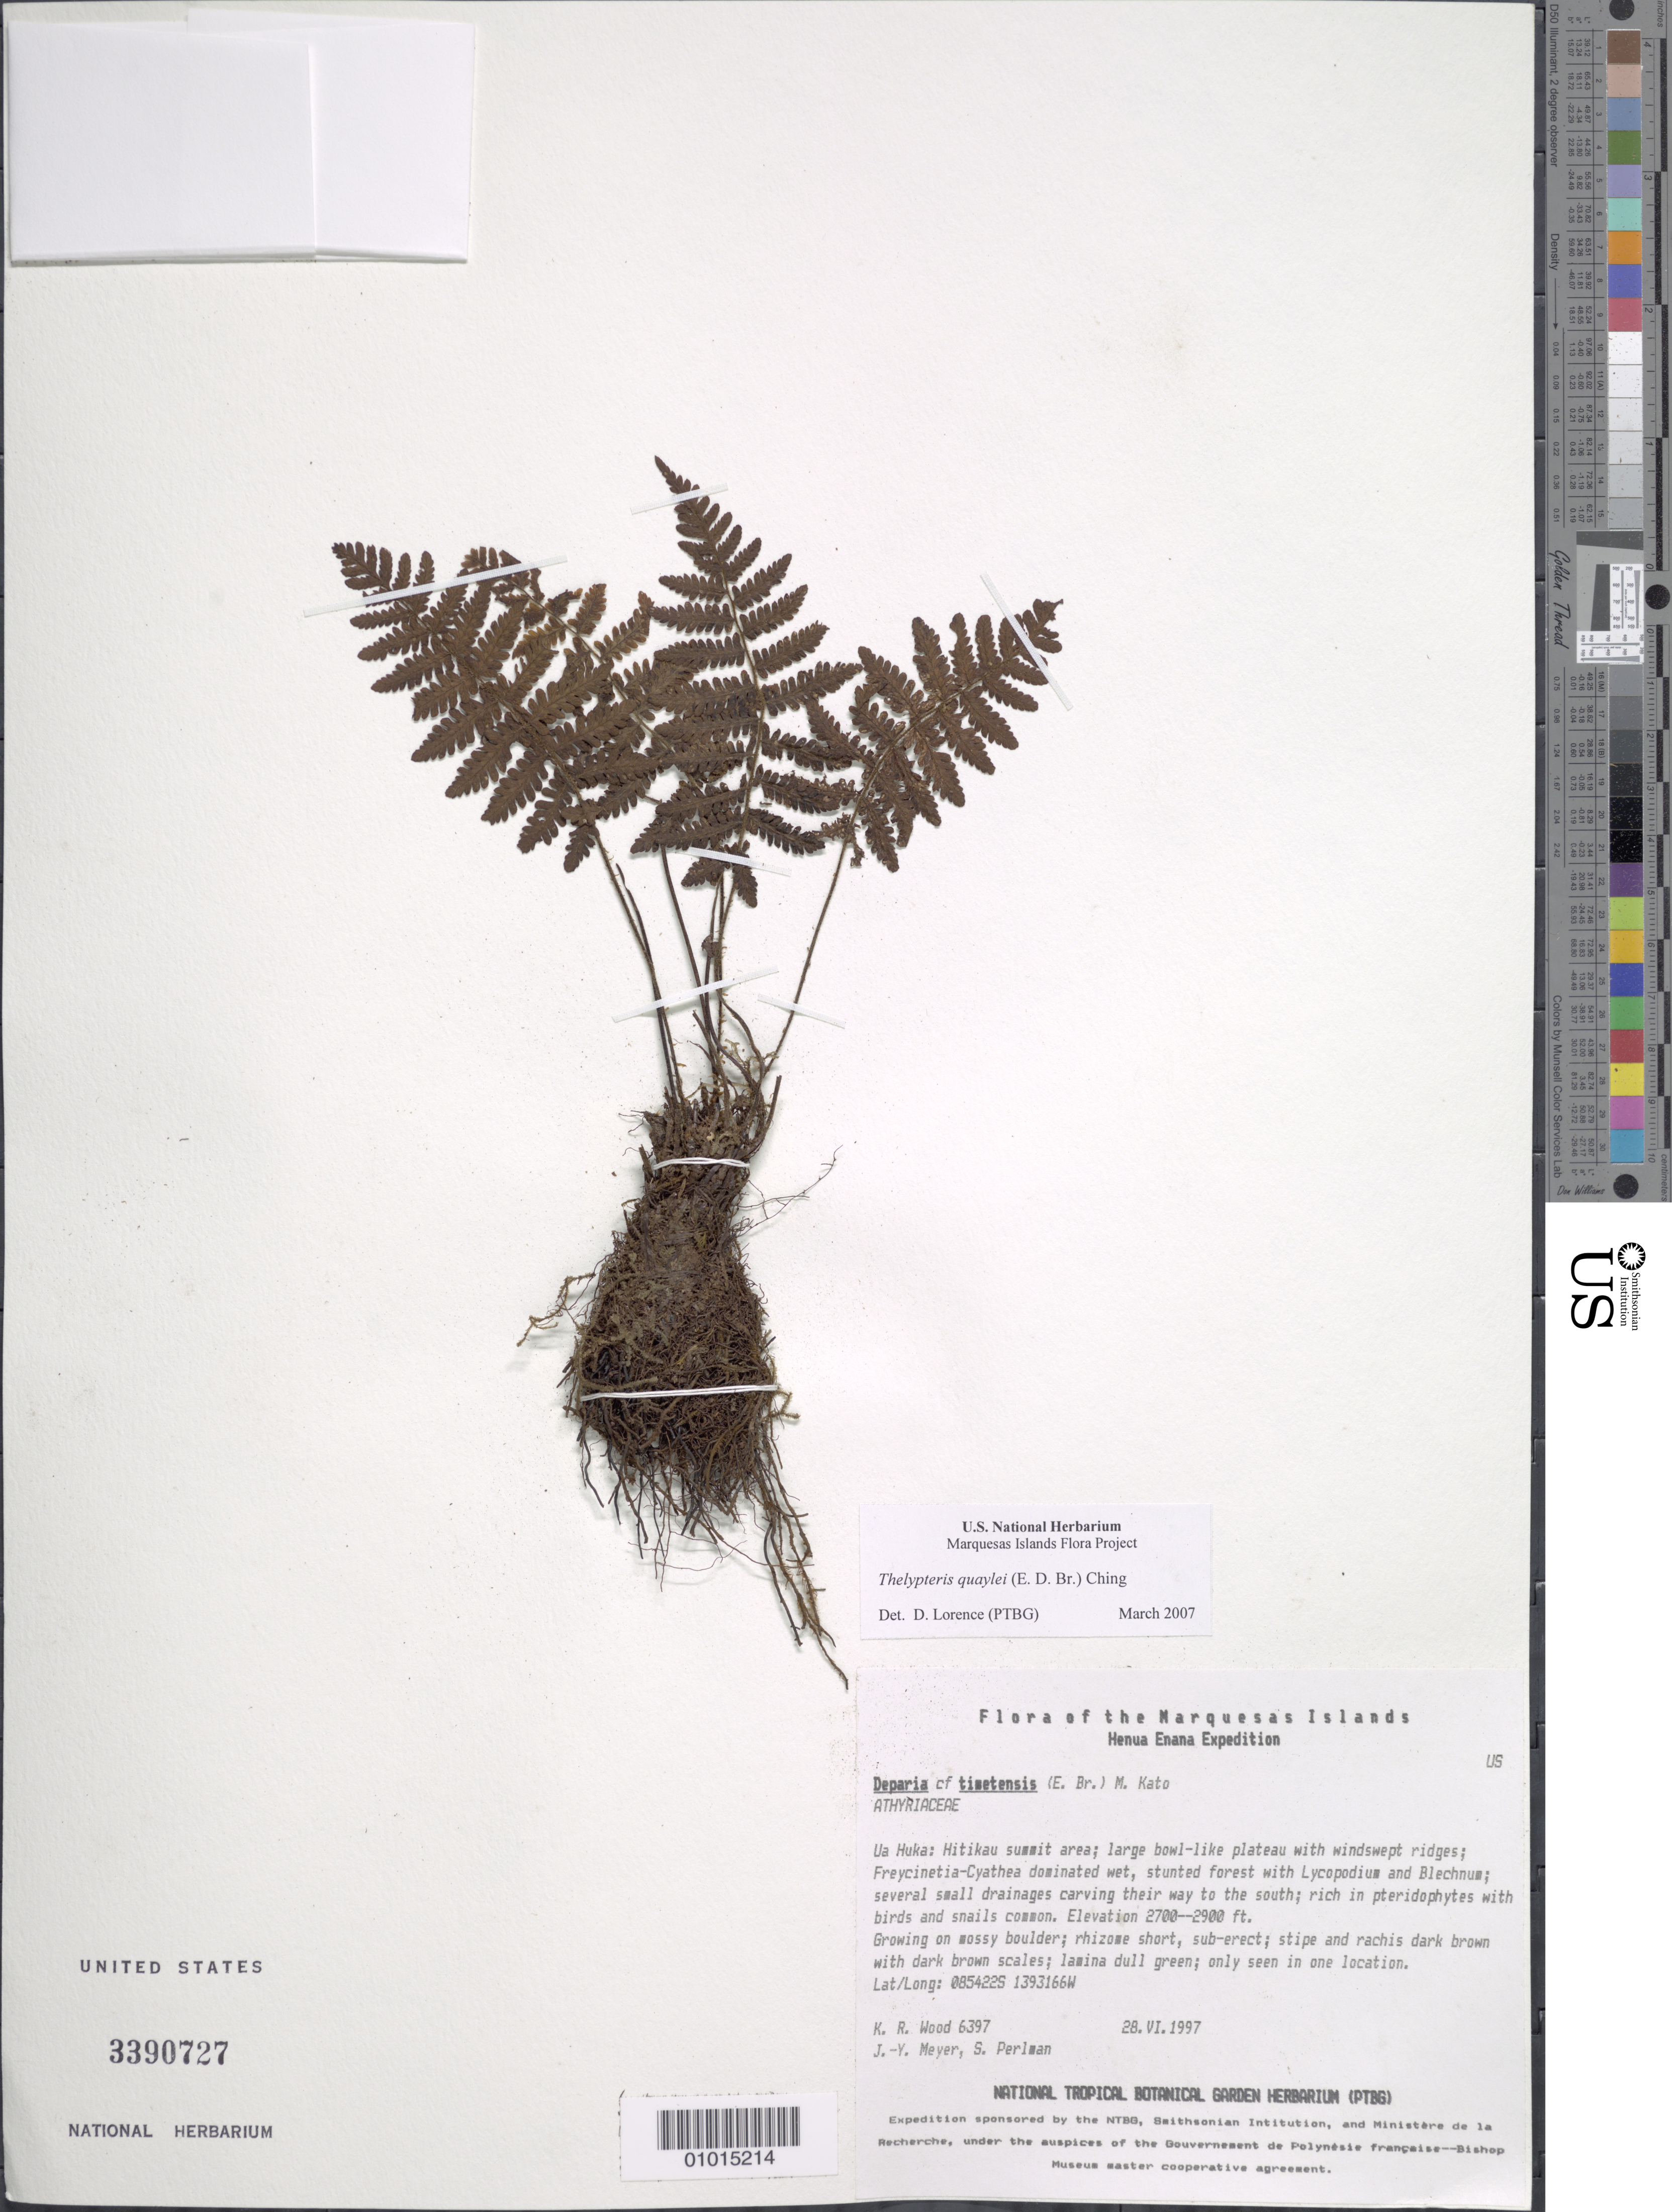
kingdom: Plantae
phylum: Tracheophyta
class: Polypodiopsida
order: Polypodiales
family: Thelypteridaceae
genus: Coryphopteris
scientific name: Coryphopteris quaylei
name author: (E.D. Br.) Holttum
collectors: K. R. Wood, J.-Y. Meyer & S. P. Perlman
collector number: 6397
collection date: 1997-06-28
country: French Polynesia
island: Ua Huka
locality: Hitikau summit area, large bowl-like plateau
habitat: Windswept ridges. Freycinetia - Cyathea dominated wet stunted forest, rich in pteridophytes. Observed on mossy boulder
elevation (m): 823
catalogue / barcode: US 3390727